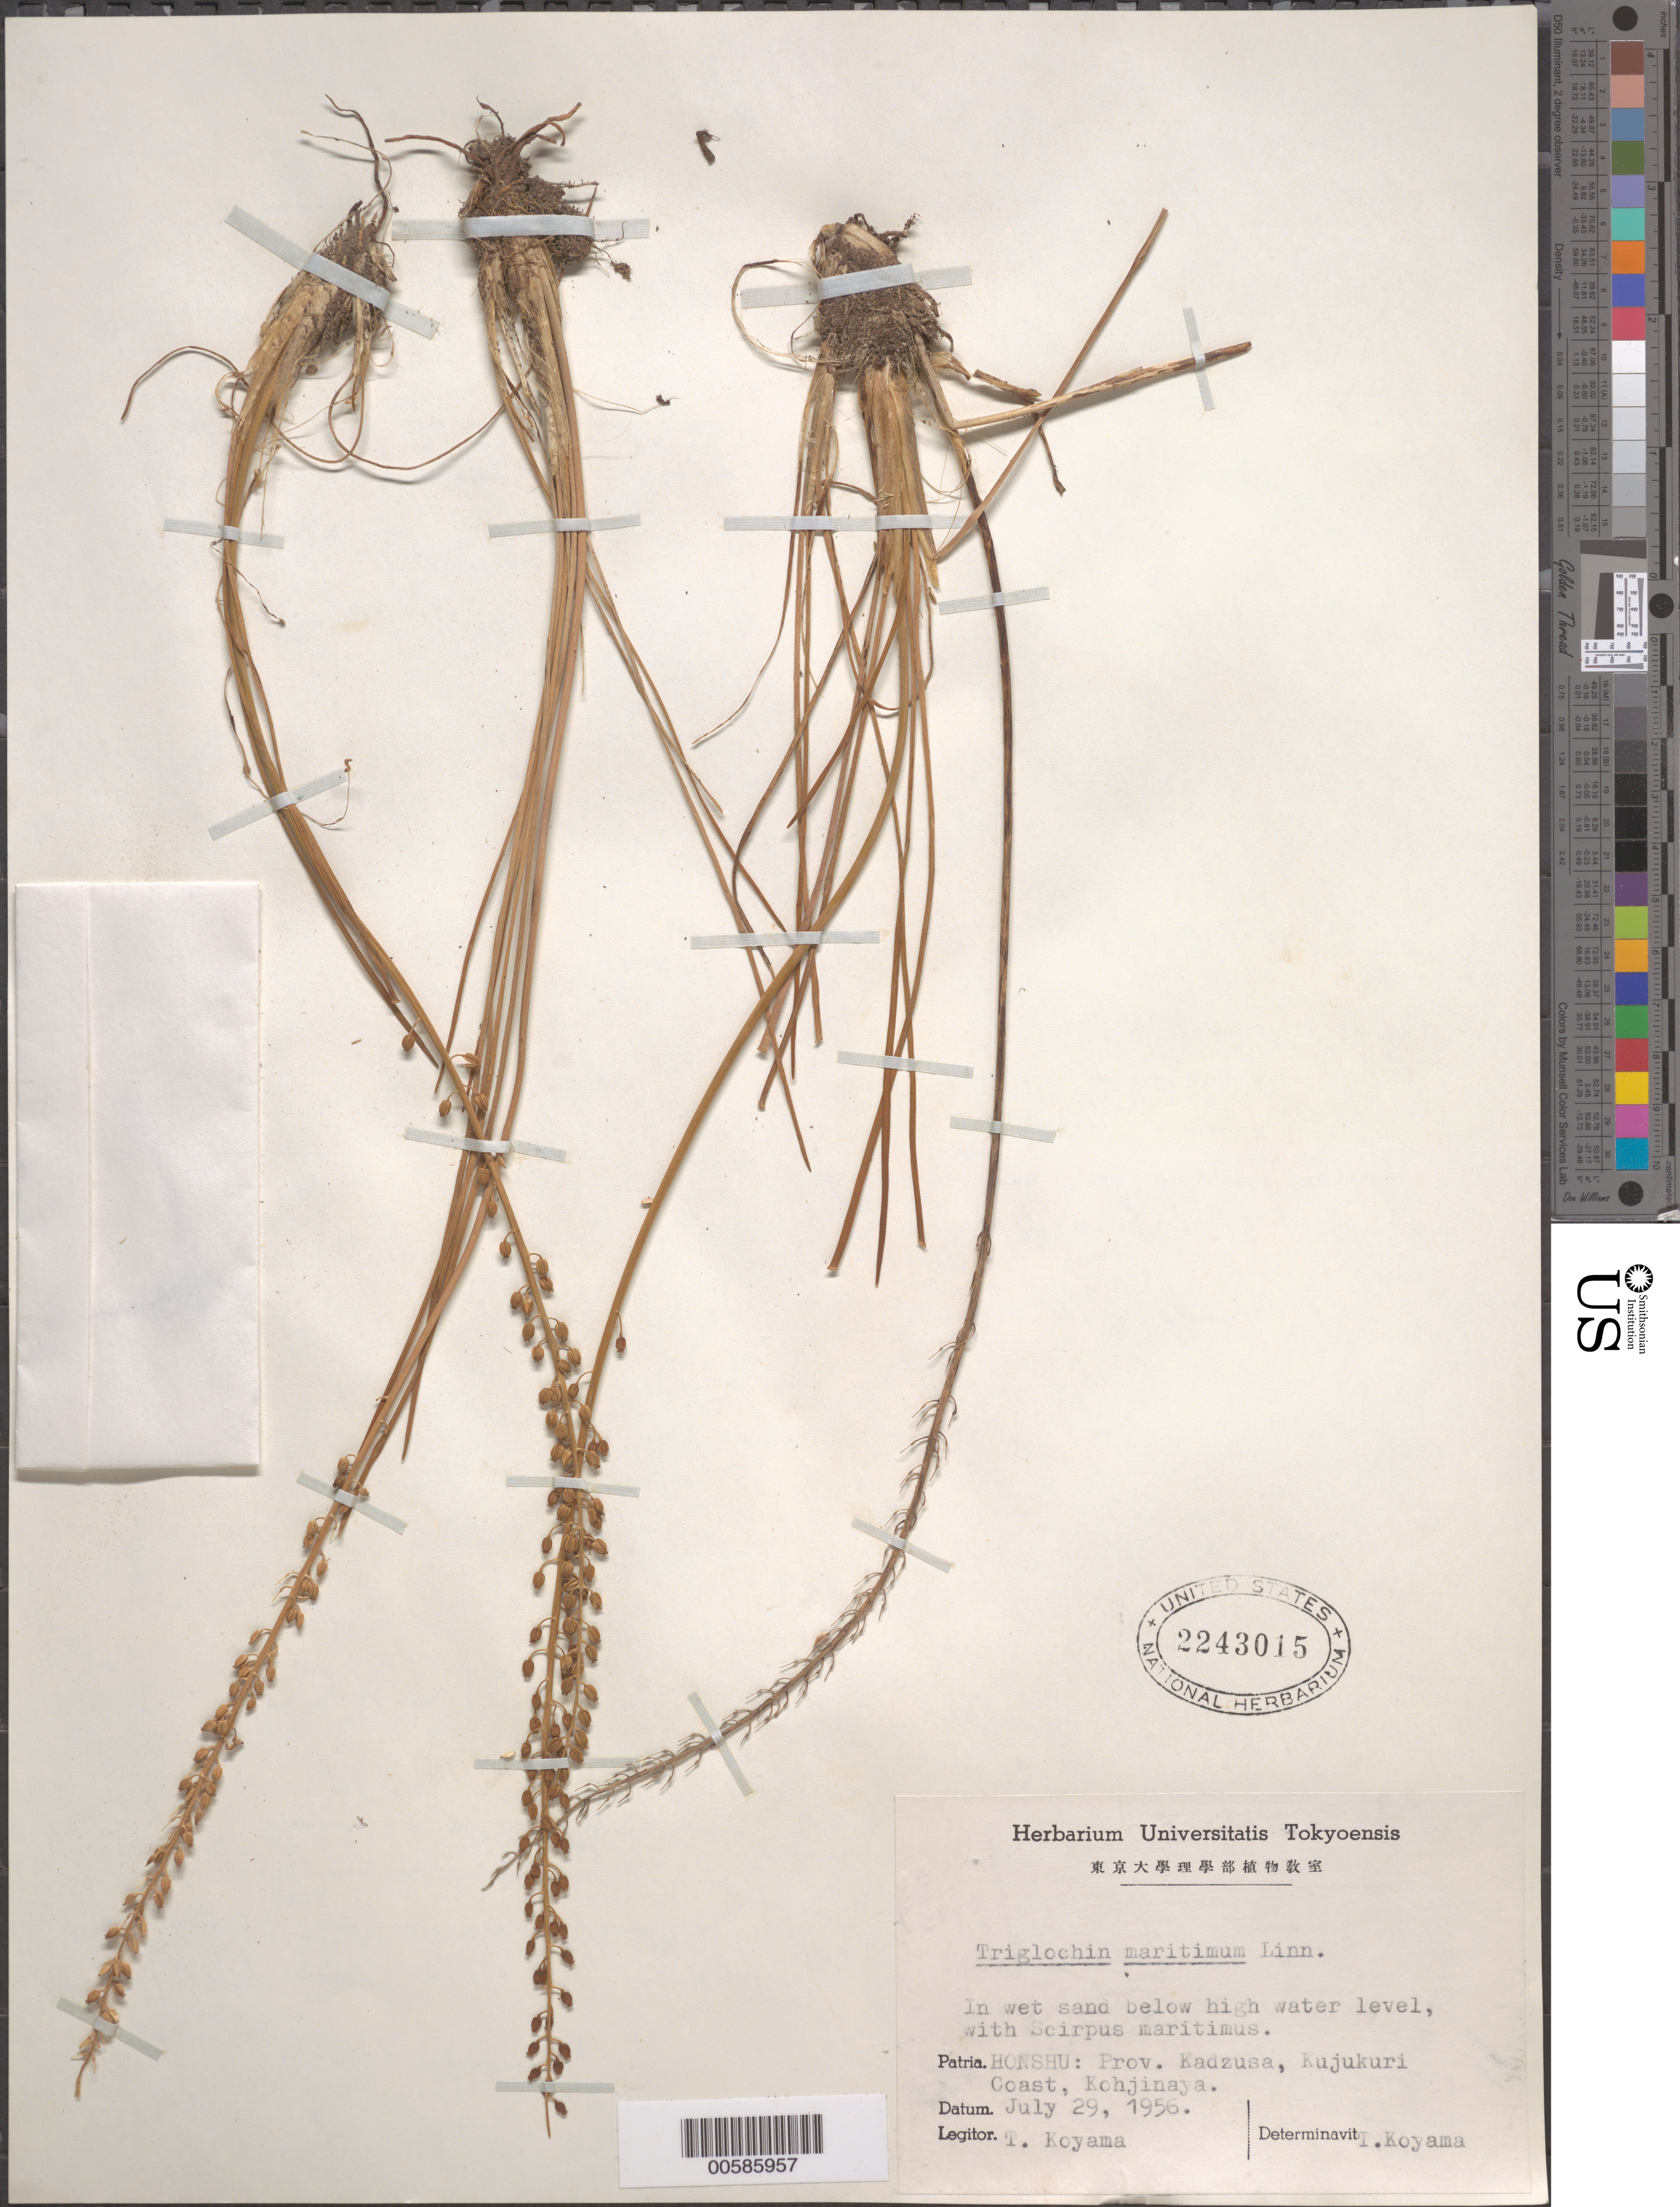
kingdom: Plantae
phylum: Tracheophyta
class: Liliopsida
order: Alismatales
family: Juncaginaceae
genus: Triglochin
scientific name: Triglochin maritima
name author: L.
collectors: T. Koyama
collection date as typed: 20 Jul 1956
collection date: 1956-07-20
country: Japan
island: Honshu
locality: Kadzusa, Kujukuri Coast, Kohjinaya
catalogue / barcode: US 2243015